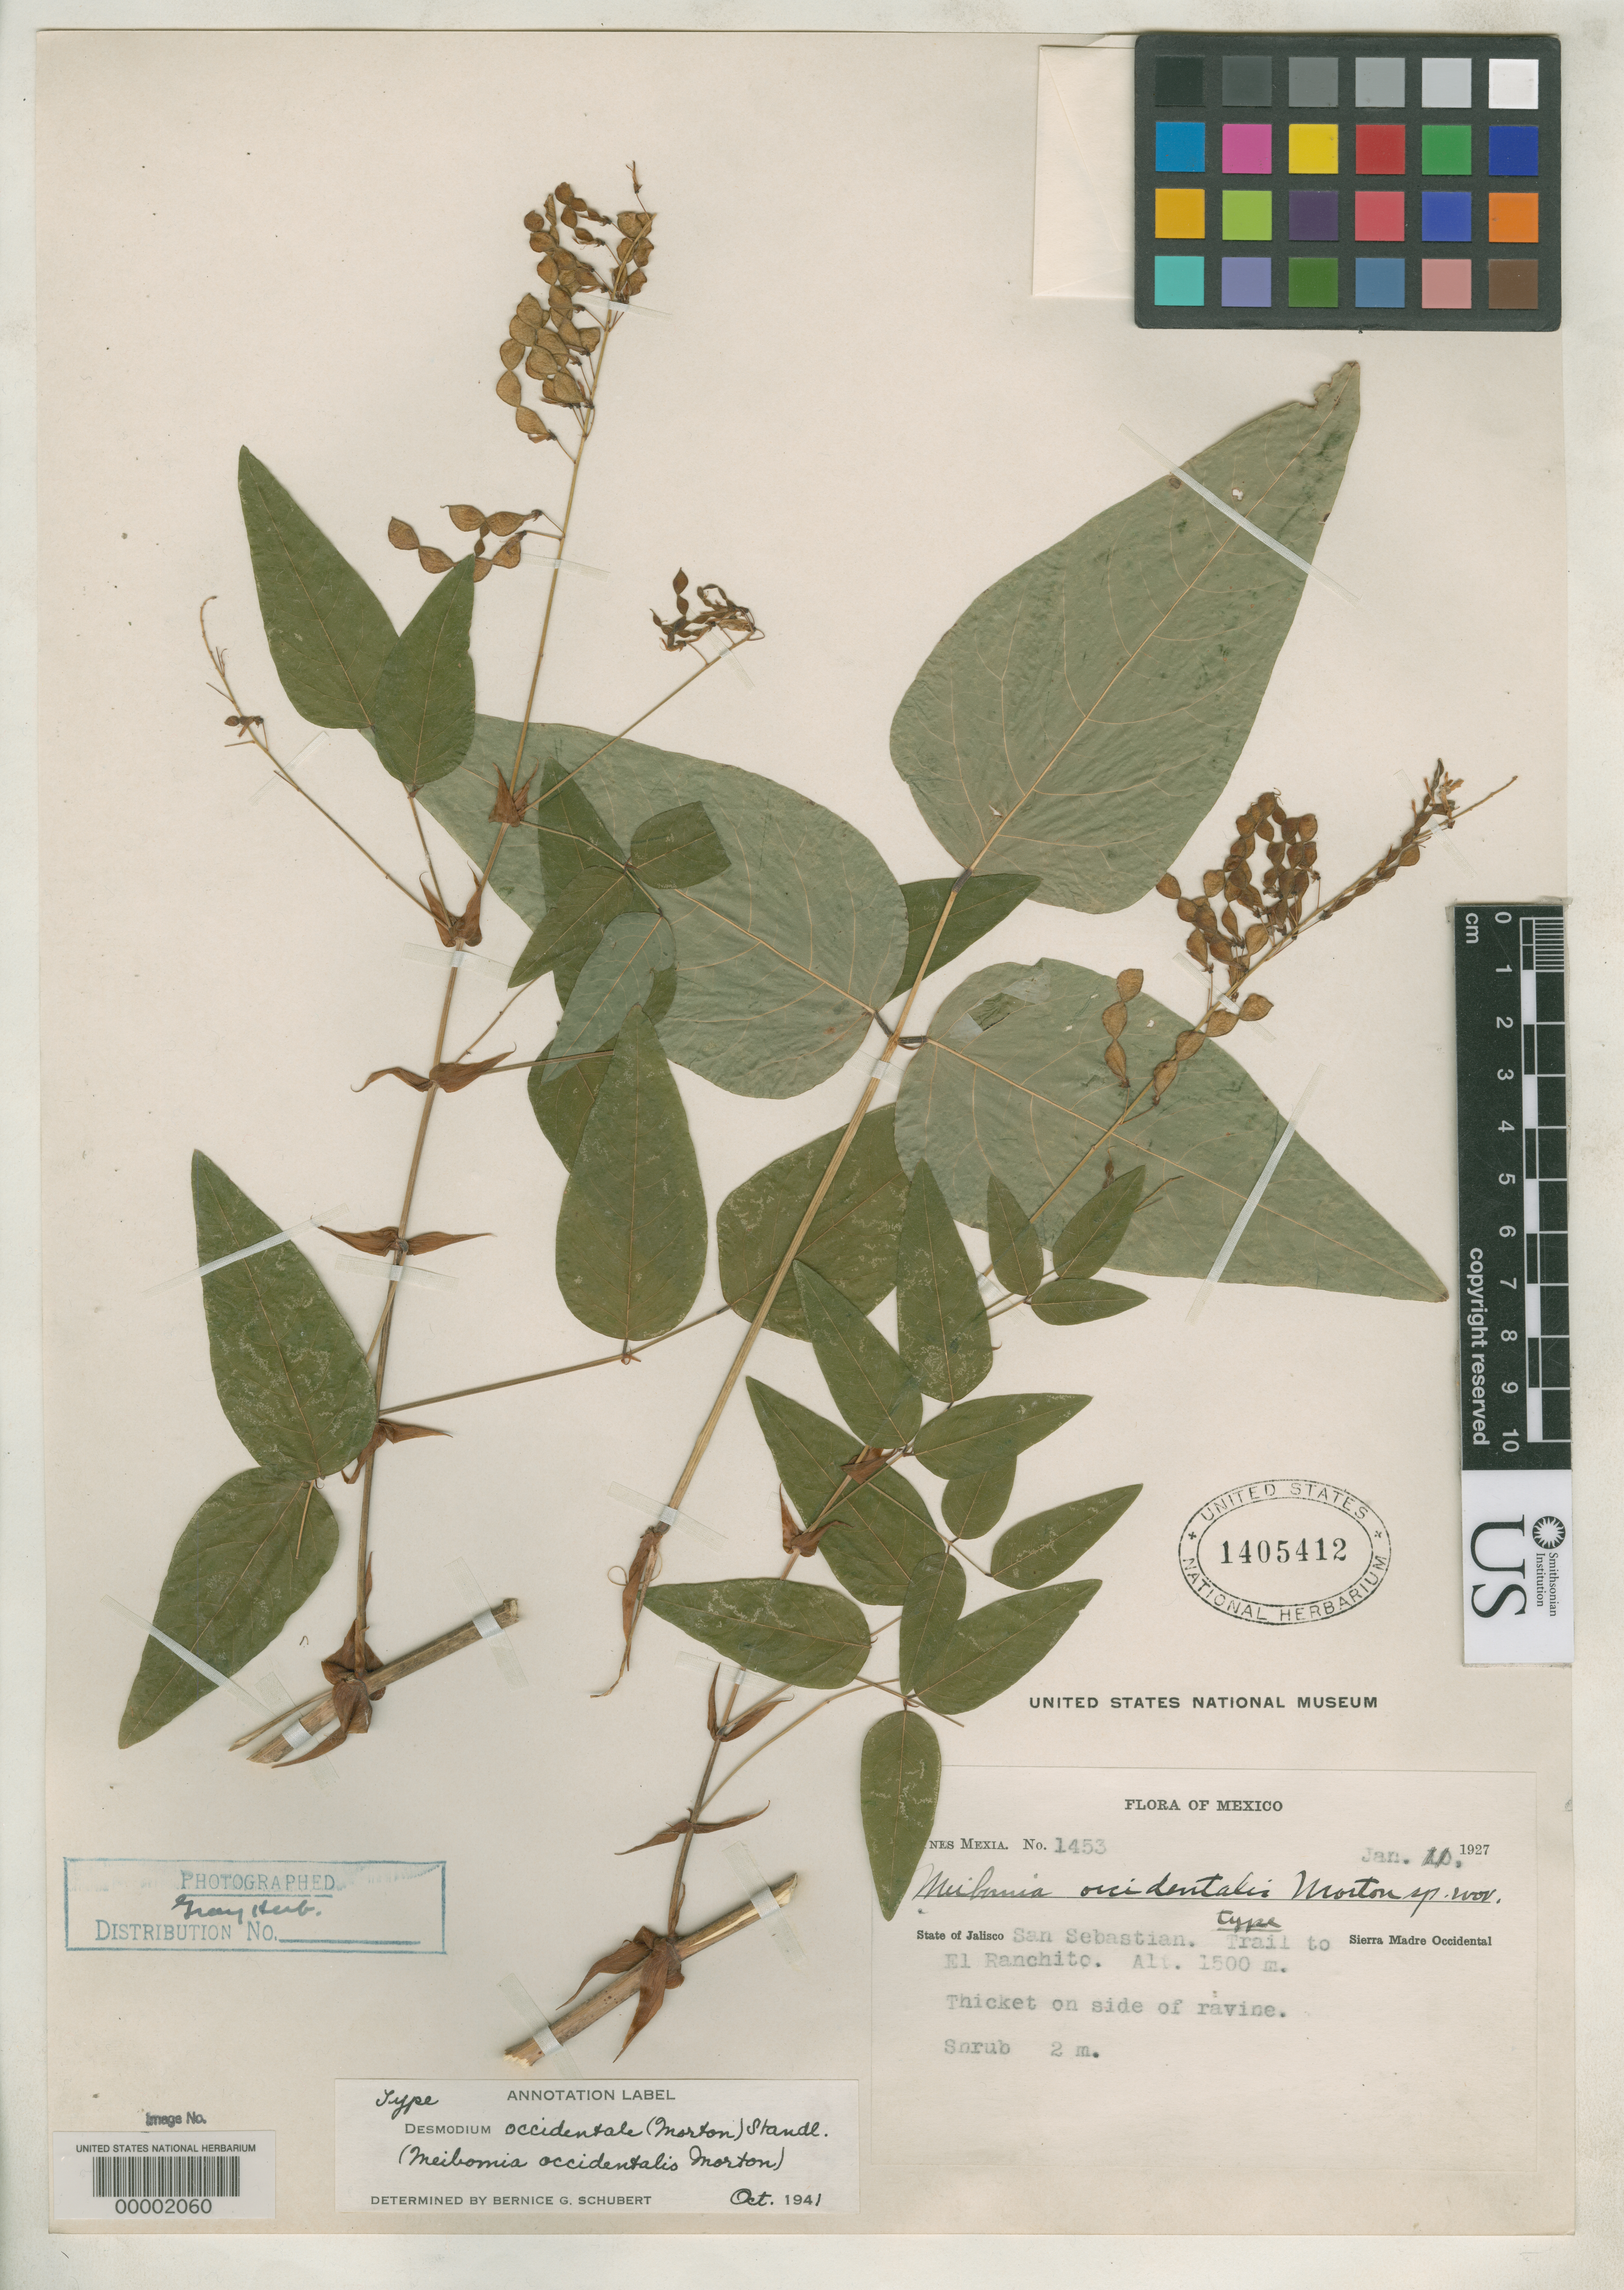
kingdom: Plantae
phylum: Tracheophyta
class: Magnoliopsida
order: Fabales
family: Fabaceae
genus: Meibomia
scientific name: Meibomia occidentalis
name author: C.V. Morton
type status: Holotype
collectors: Y. Mexia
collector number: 1453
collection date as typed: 11 Jan 1927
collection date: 1927-01-11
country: Mexico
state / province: Jalisco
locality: San Sebastian, trail to El Ranchito.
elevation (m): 1500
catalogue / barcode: US 1405412